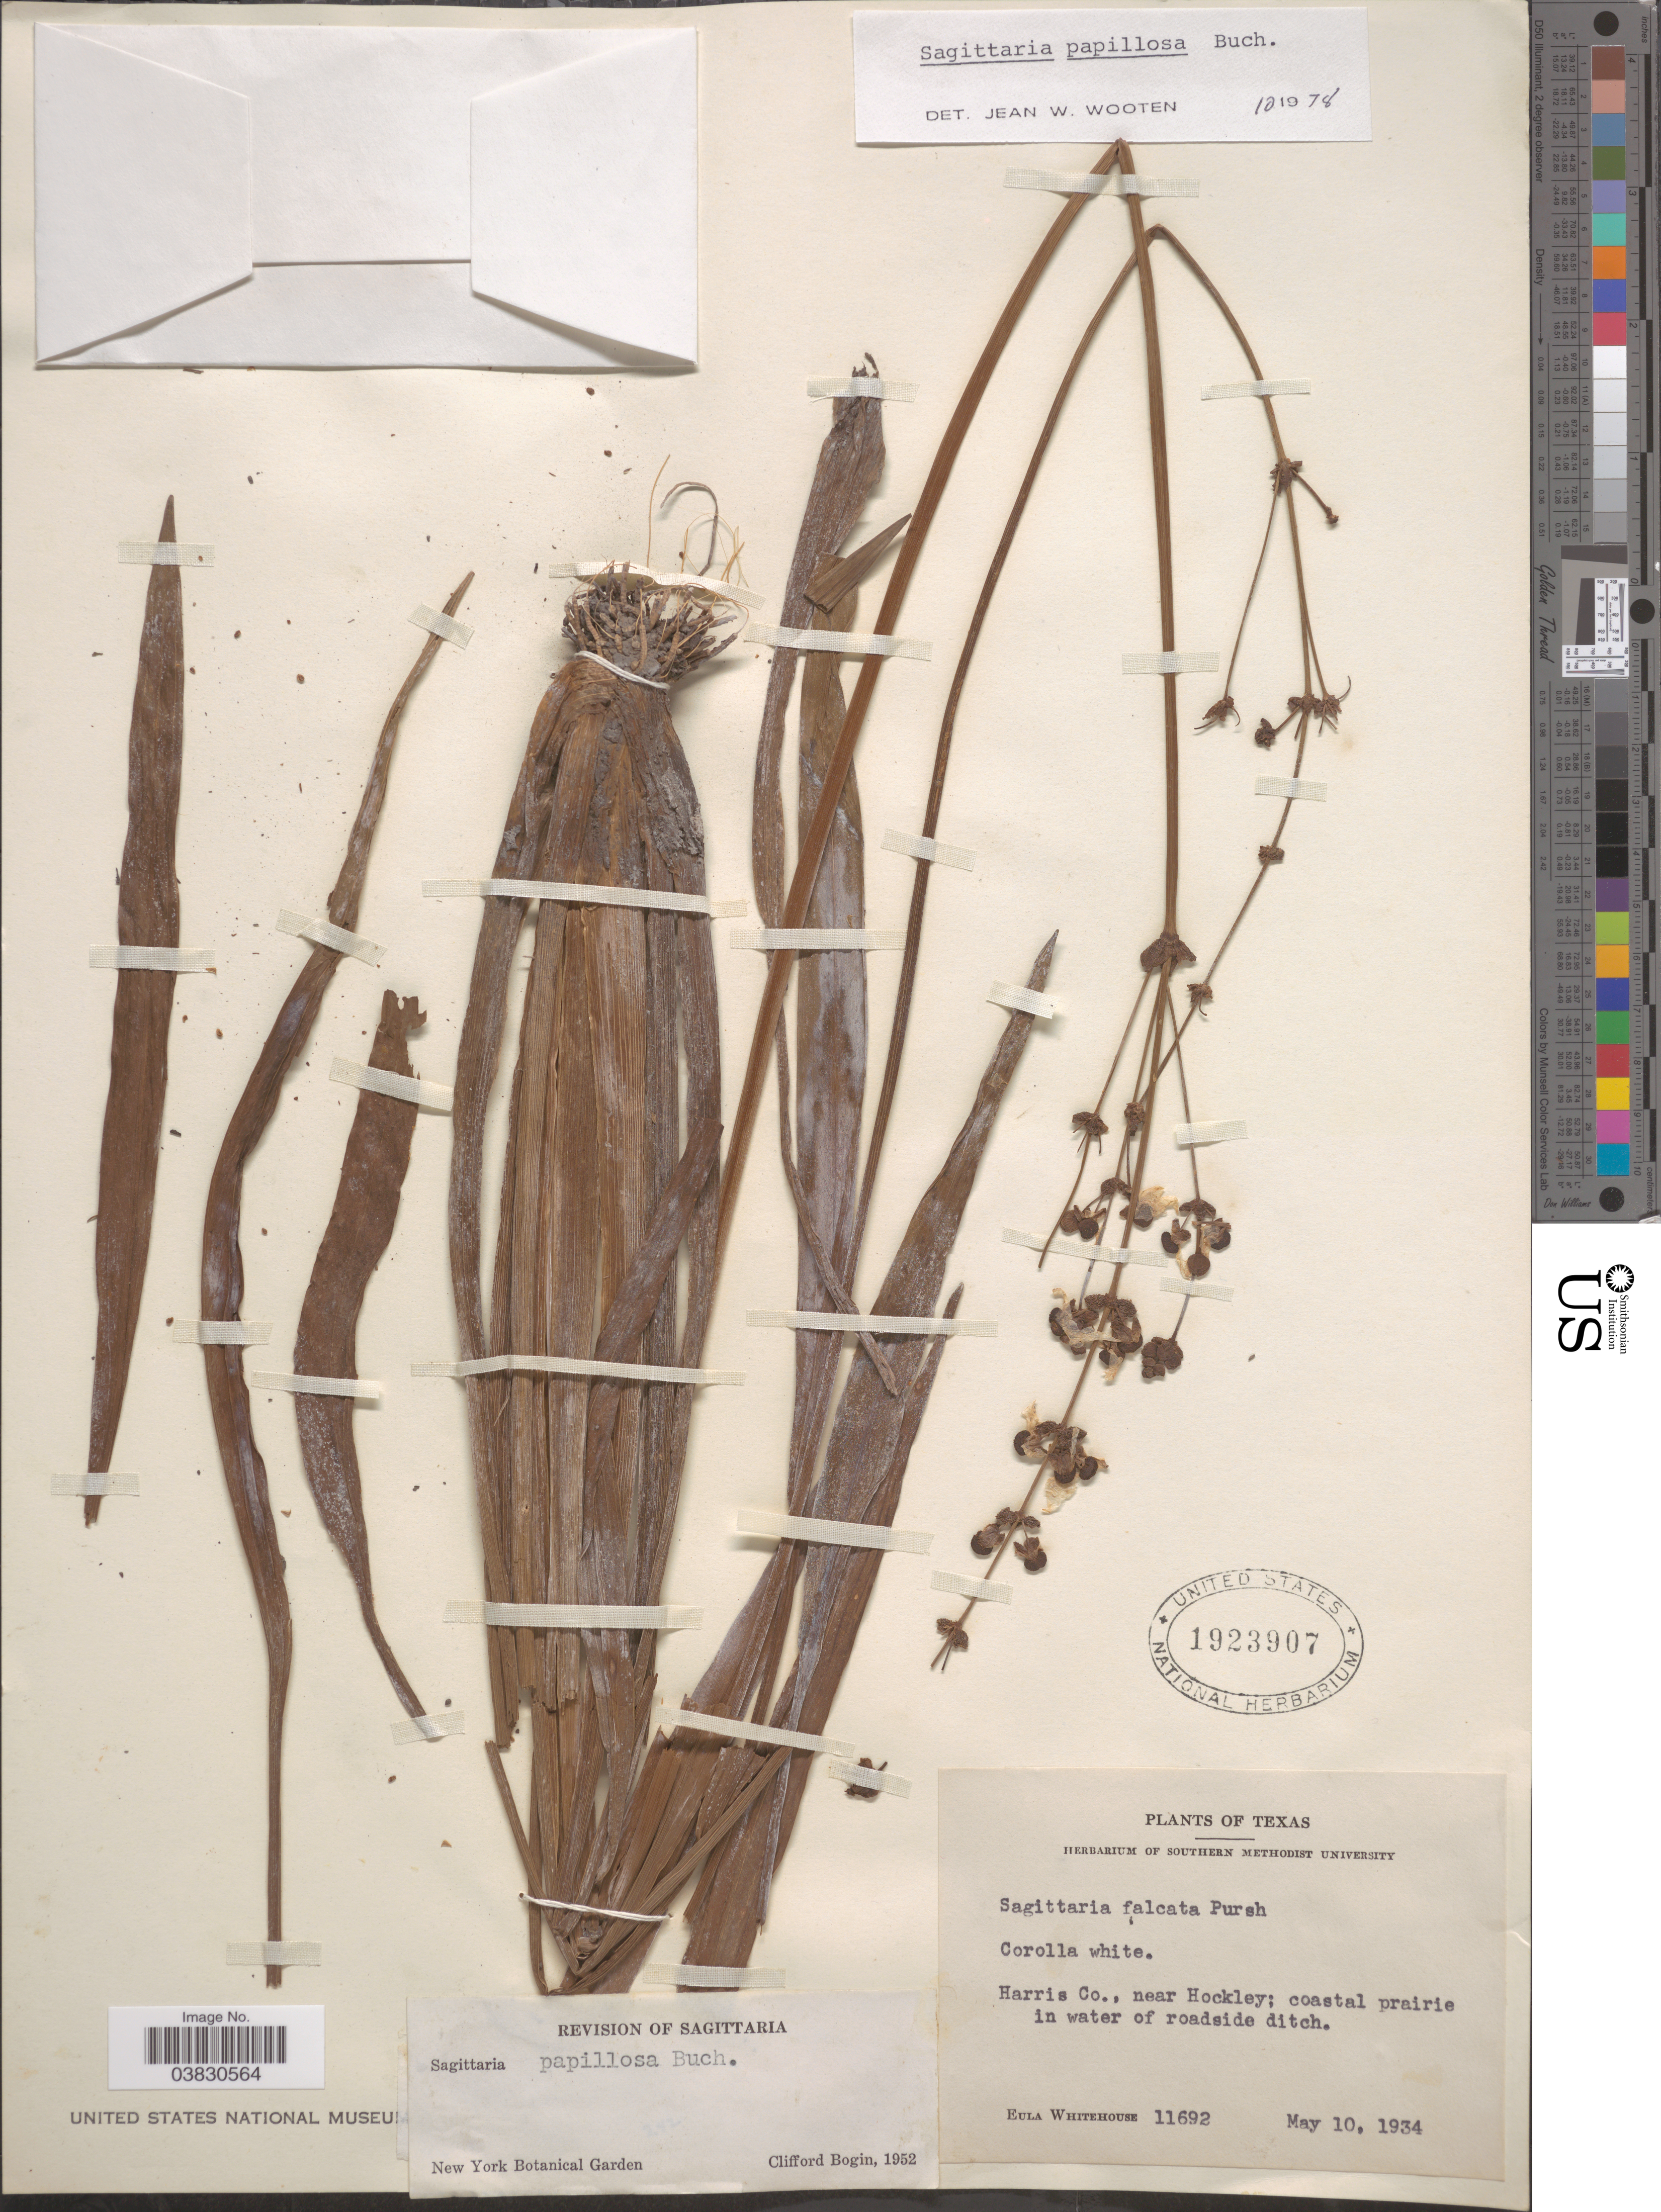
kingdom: Plantae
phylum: Tracheophyta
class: Liliopsida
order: Alismatales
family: Alismataceae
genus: Sagittaria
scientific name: Sagittaria papillosa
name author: Buchenau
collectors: E. Whitehouse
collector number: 11692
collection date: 1934-05-10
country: United States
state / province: Texas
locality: Harris Co., near Hockley; coastal prairie in water of roadside ditch.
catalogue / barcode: US 1923907